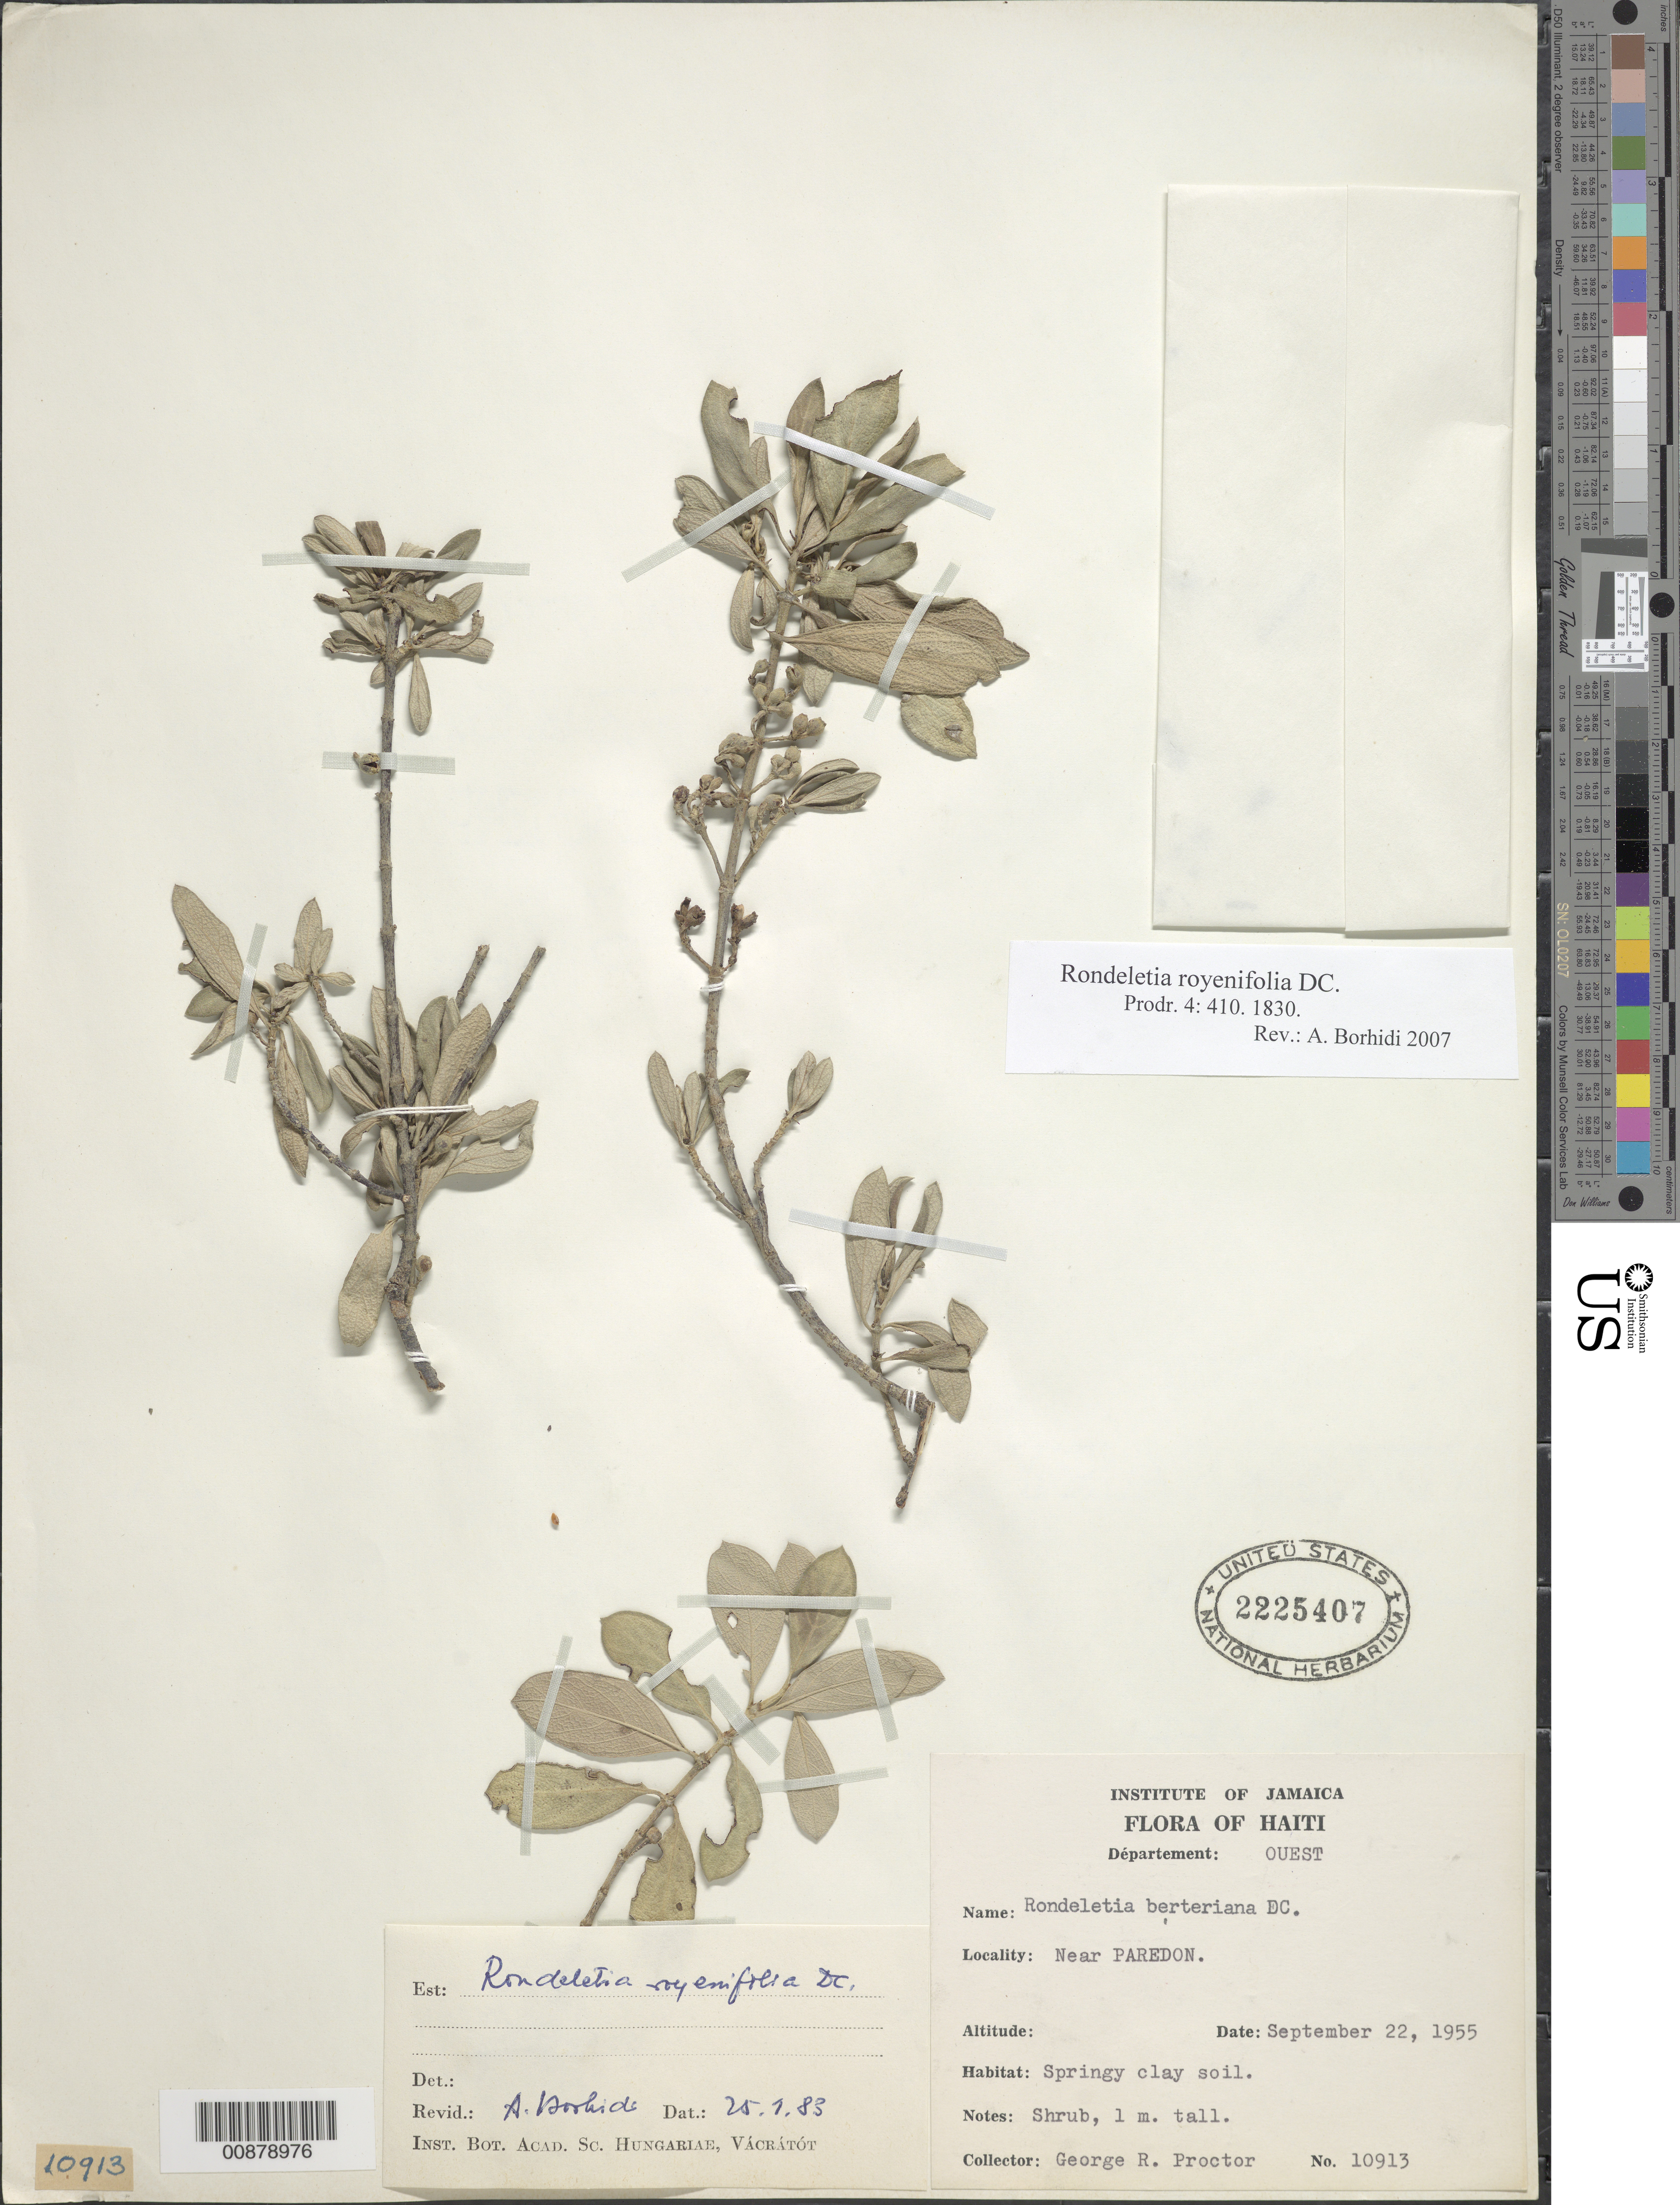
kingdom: Plantae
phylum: Tracheophyta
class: Magnoliopsida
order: Gentianales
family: Rubiaceae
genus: Rondeletia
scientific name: Rondeletia royenaefolia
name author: DC.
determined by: Borhidi, Attila L.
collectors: G. R. Proctor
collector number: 10913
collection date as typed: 22 Sep 1955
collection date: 1955-09-22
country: Haiti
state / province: Ouest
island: Hispaniola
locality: Near Paredon.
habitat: Springy caly soil.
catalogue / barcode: US 2225407